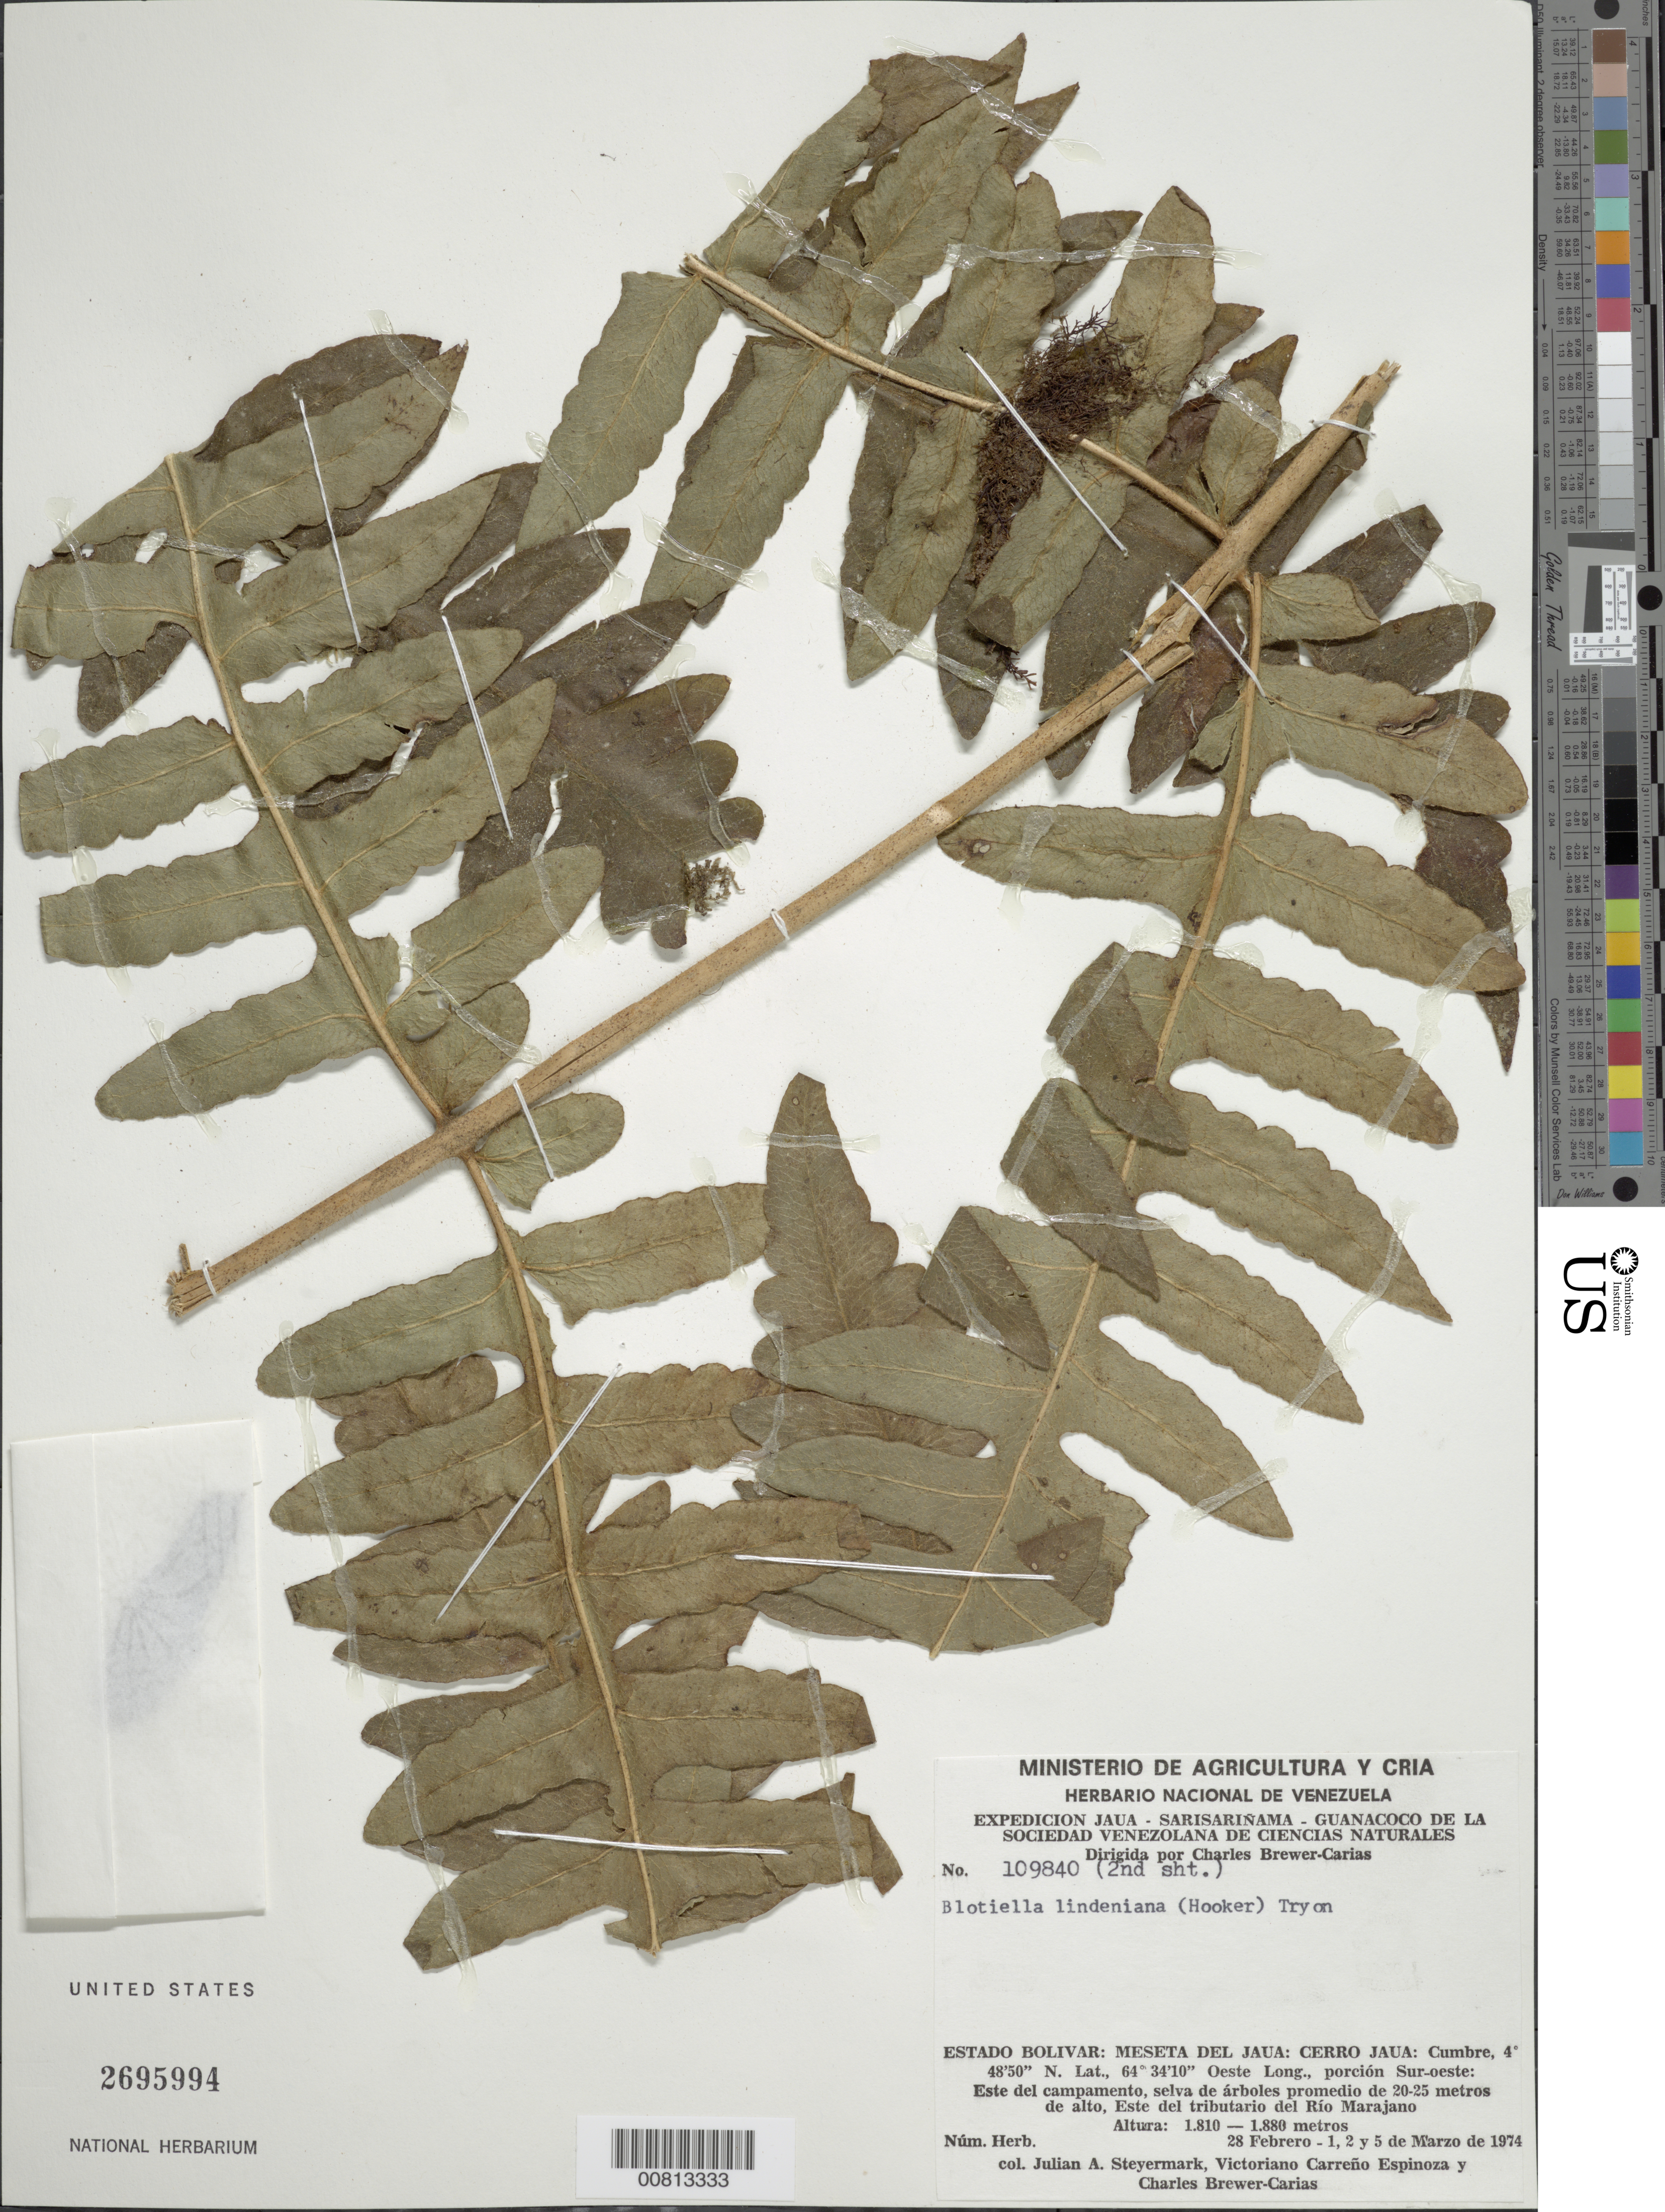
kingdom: Plantae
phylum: Tracheophyta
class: Polypodiopsida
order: Polypodiales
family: Dennstaedtiaceae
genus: Blotiella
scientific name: Blotiella lindeniana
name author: (Hook.) R.M. Tryon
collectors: J. Steyermark, V. Carreño E. & C. Brewer-Carias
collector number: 109840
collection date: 1974-01-28/1974-03-05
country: Venezuela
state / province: Bolivar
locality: Meseta del Jaua: Cumbre, porción Sur-oeste: de alto, Este del tributario del Río Marajano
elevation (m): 1810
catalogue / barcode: US 3695994